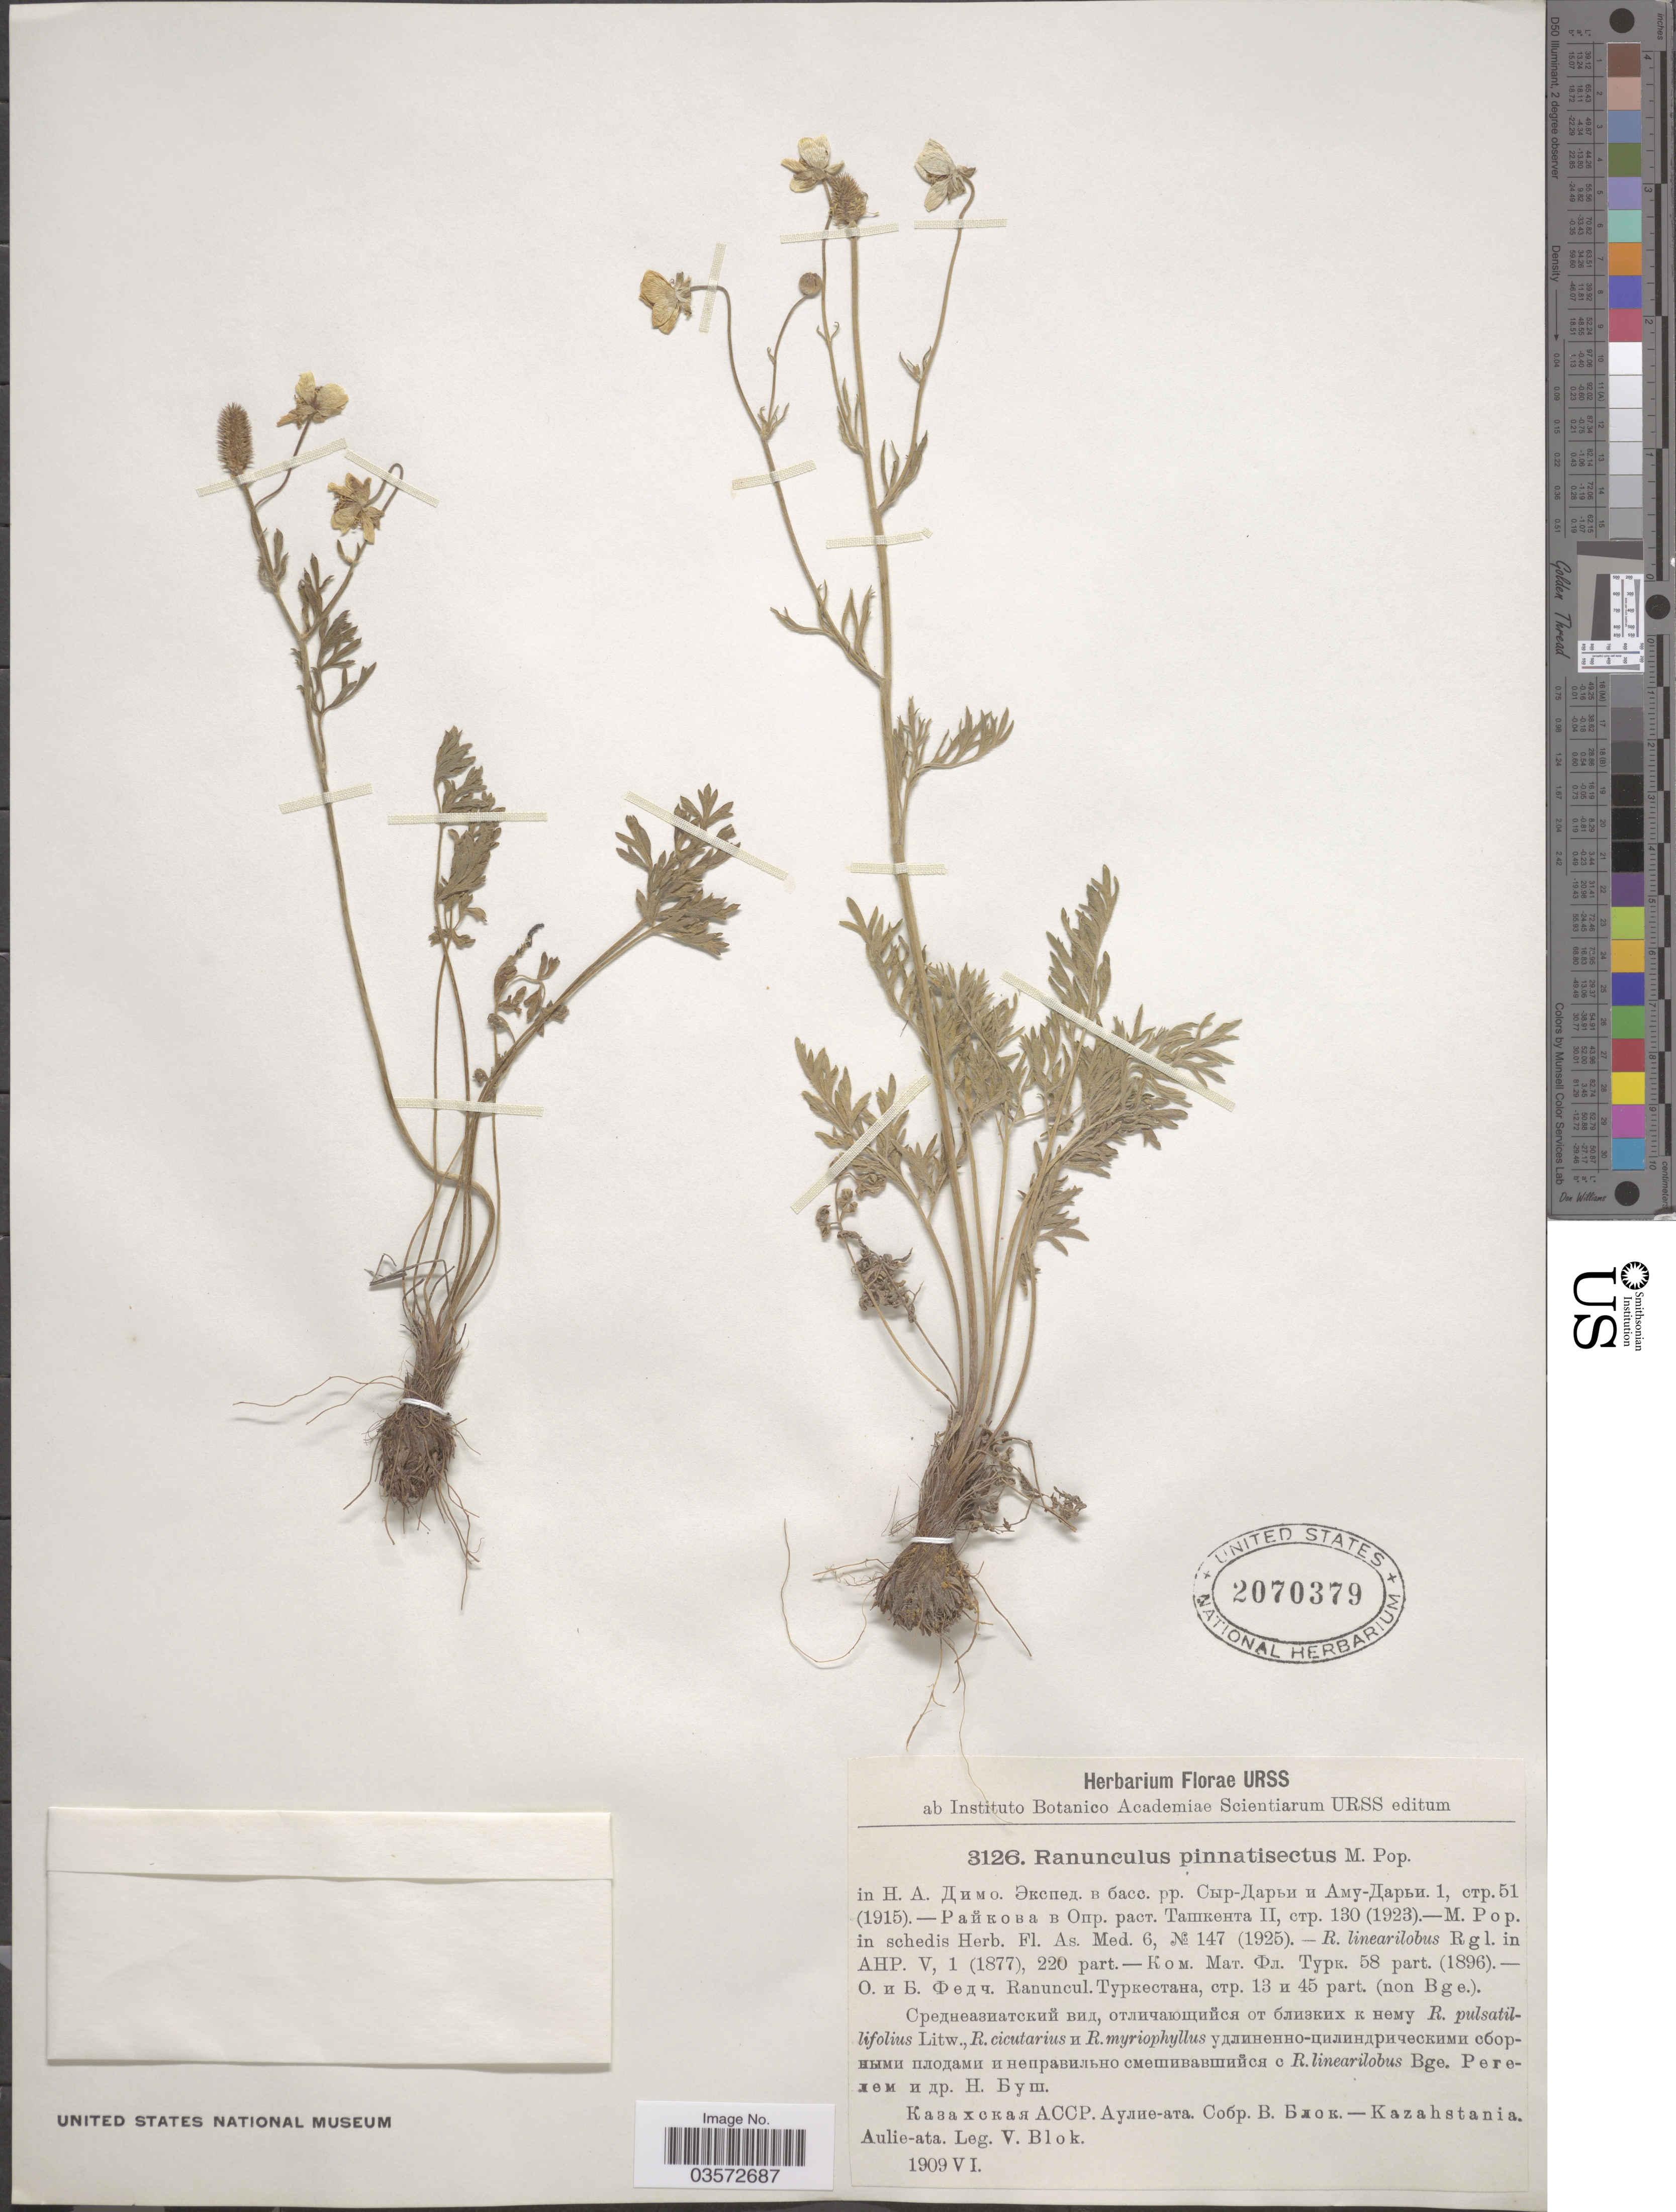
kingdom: Plantae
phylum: Tracheophyta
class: Magnoliopsida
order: Ranunculales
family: Ranunculaceae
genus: Ranunculus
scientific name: Ranunculus pinnatisectus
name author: Popov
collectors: V. Blok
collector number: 3126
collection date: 1909-06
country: Kazakhstan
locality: Kazahstania, Aulie-ata.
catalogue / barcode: US 2070379